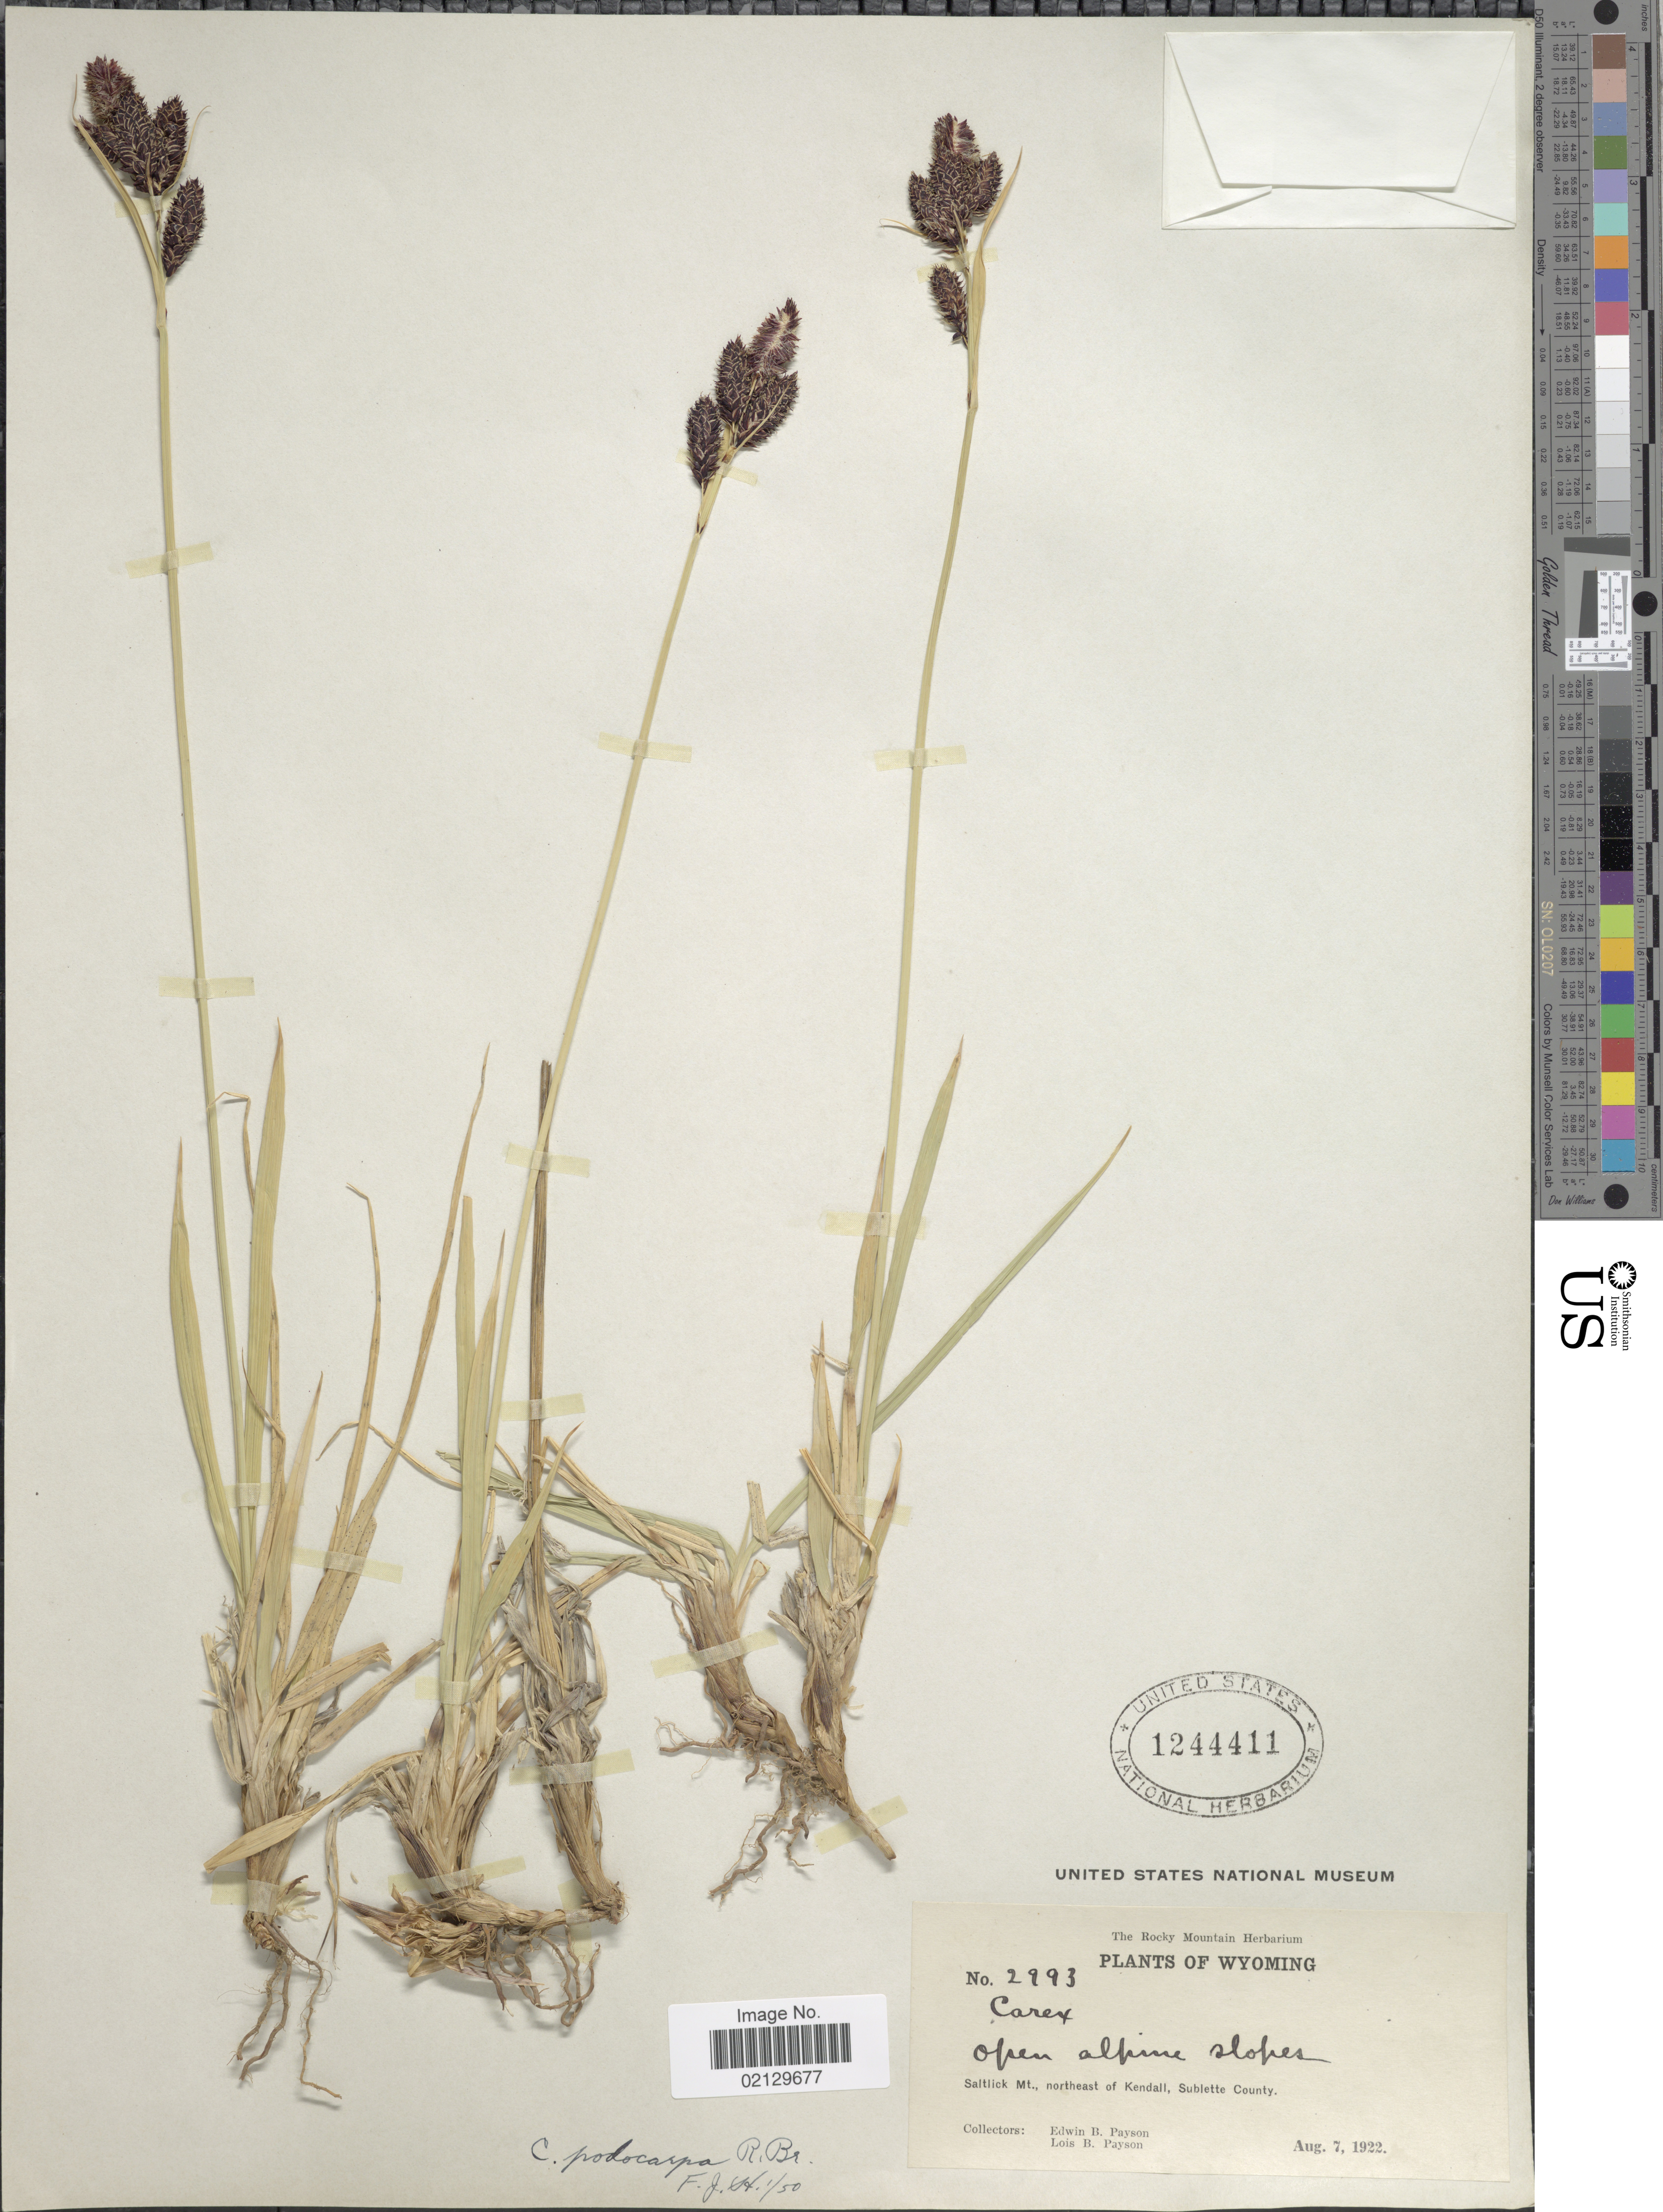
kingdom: Plantae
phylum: Tracheophyta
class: Liliopsida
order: Poales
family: Cyperaceae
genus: Carex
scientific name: Carex podocarpa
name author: R. Br.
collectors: E. B. Payson & L. Payson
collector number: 2993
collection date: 1922-08-07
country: United States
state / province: Wyoming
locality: Open Alpine Slopes, Saltlick Mt., northeast of Kendall, Sublette County.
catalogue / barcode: US 1244411